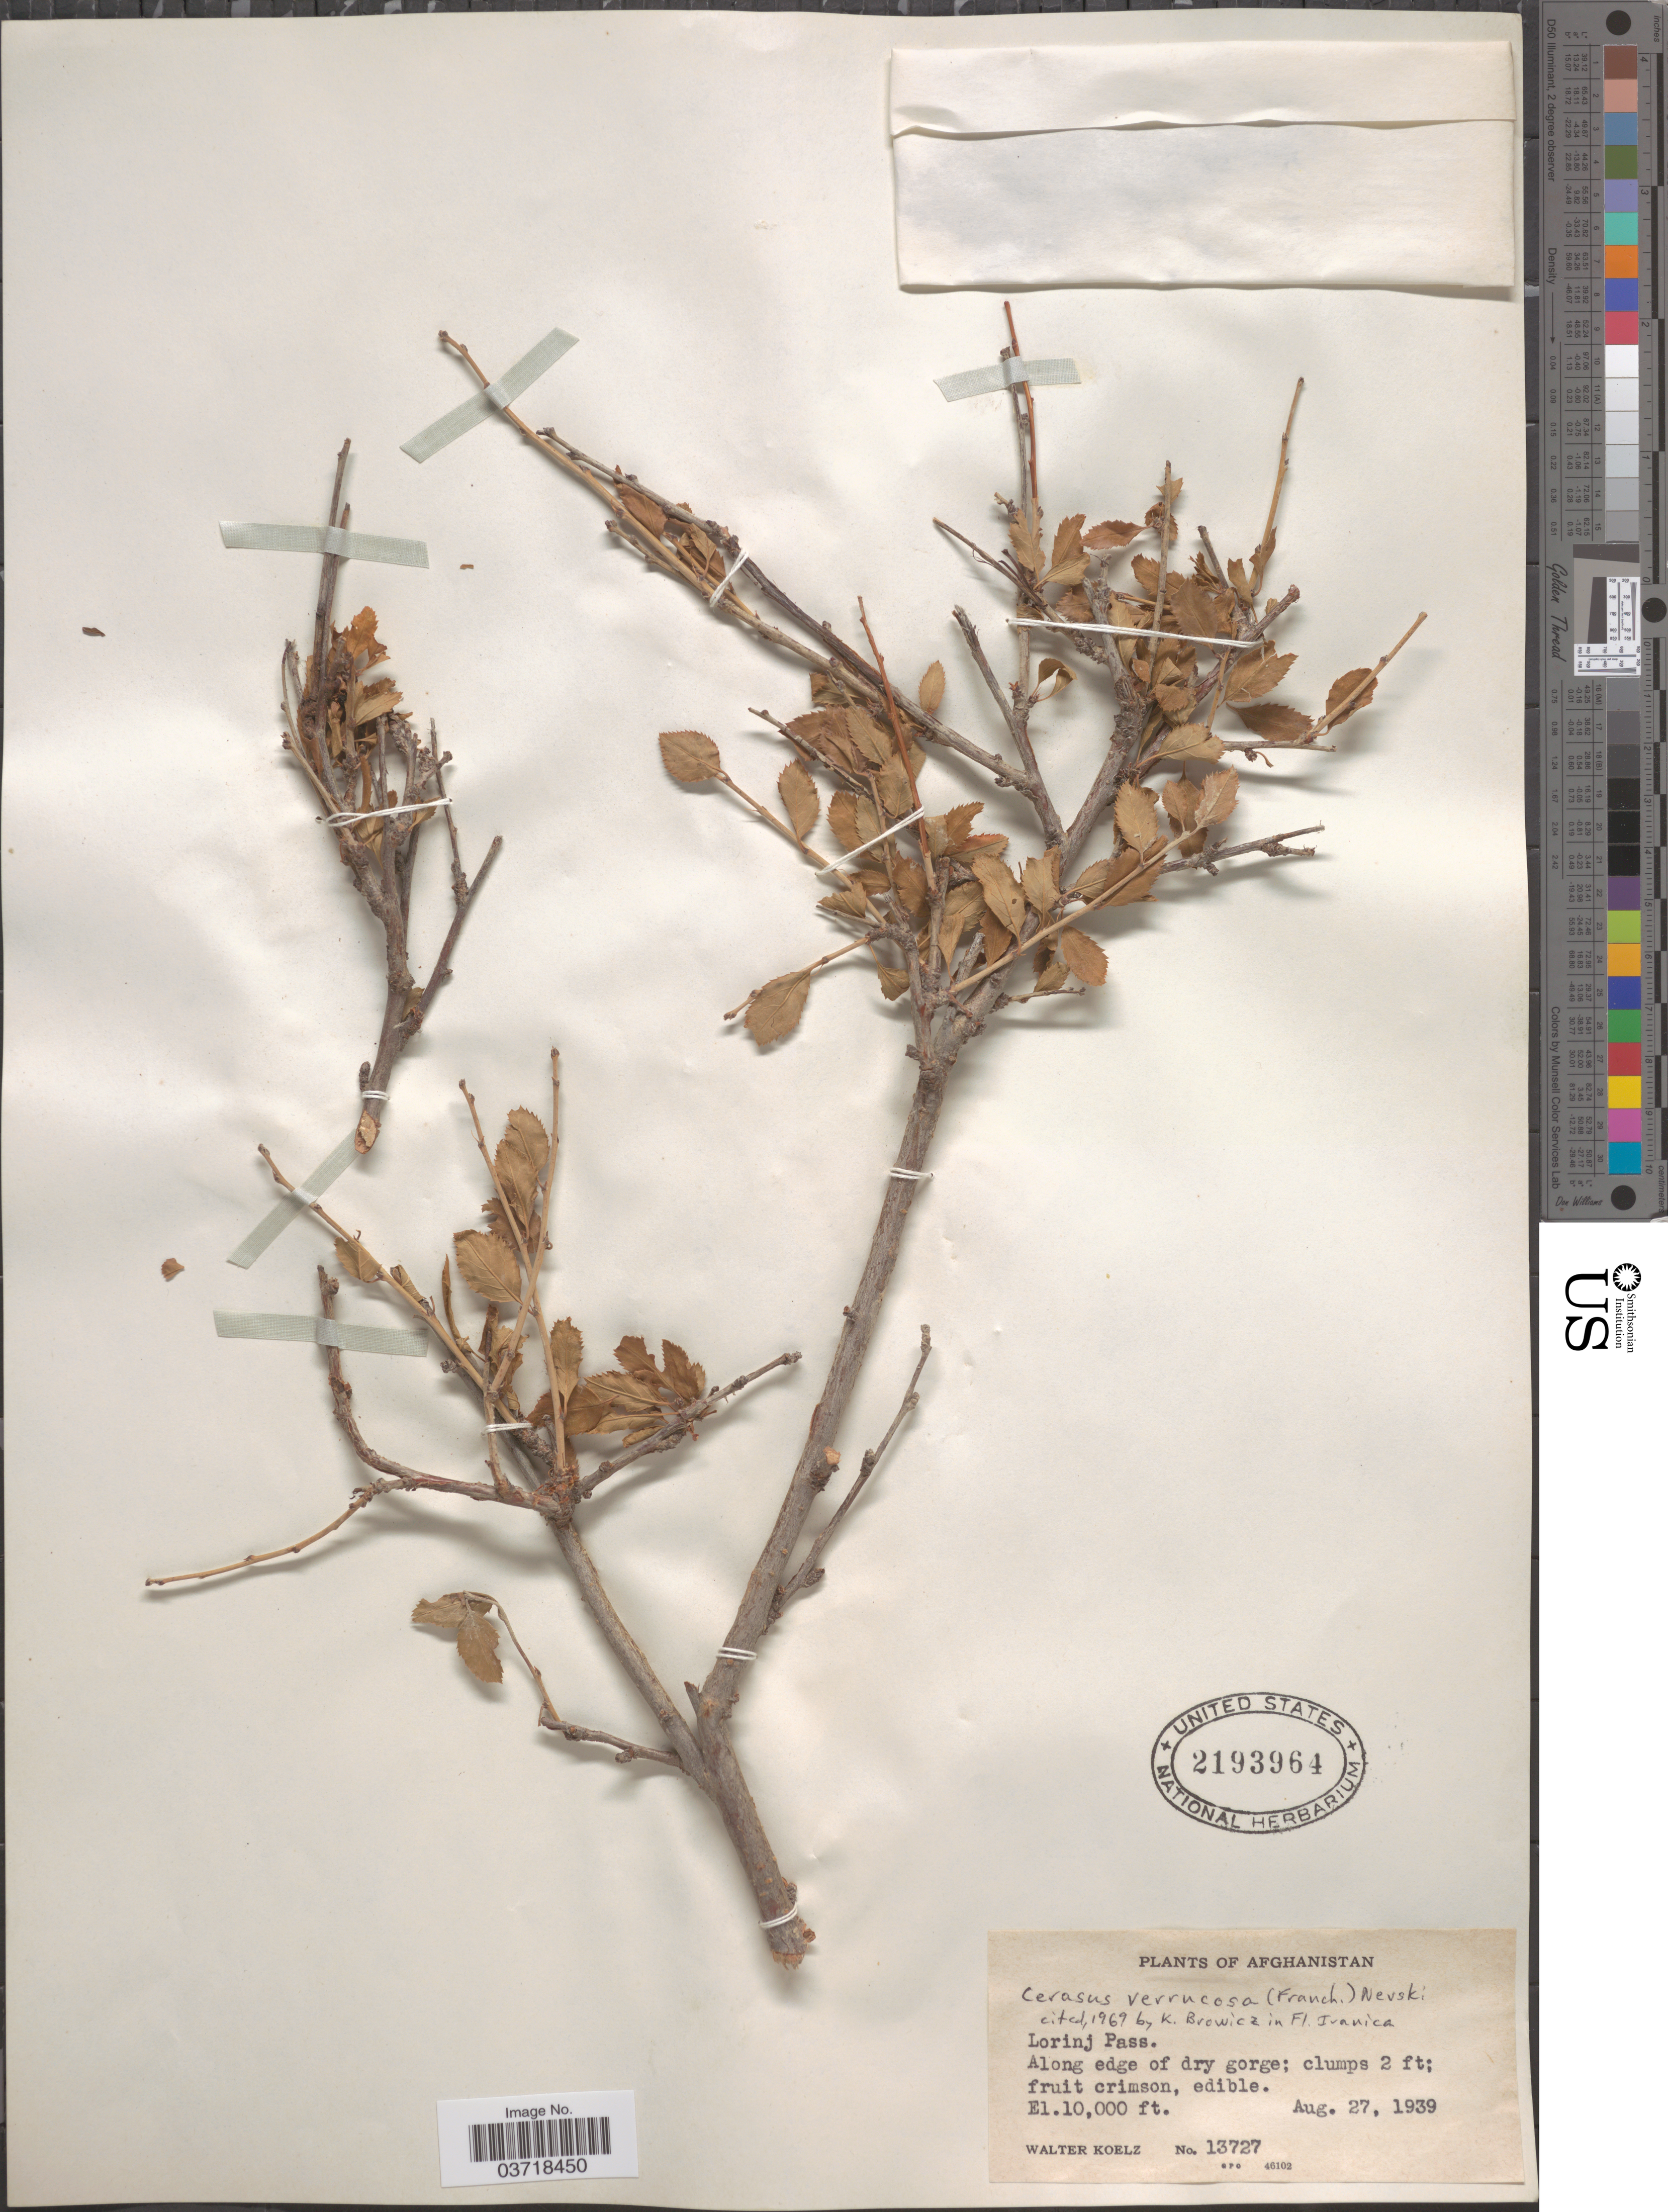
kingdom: Plantae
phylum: Tracheophyta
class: Magnoliopsida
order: Rosales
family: Rosaceae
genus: Prunus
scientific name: Prunus verrucosa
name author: Franch.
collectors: W. N. Koelz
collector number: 13727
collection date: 1939-08-27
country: Afghanistan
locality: Lorinj Pass. Along edge of dry gorge.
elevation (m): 3048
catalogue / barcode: US 2193964